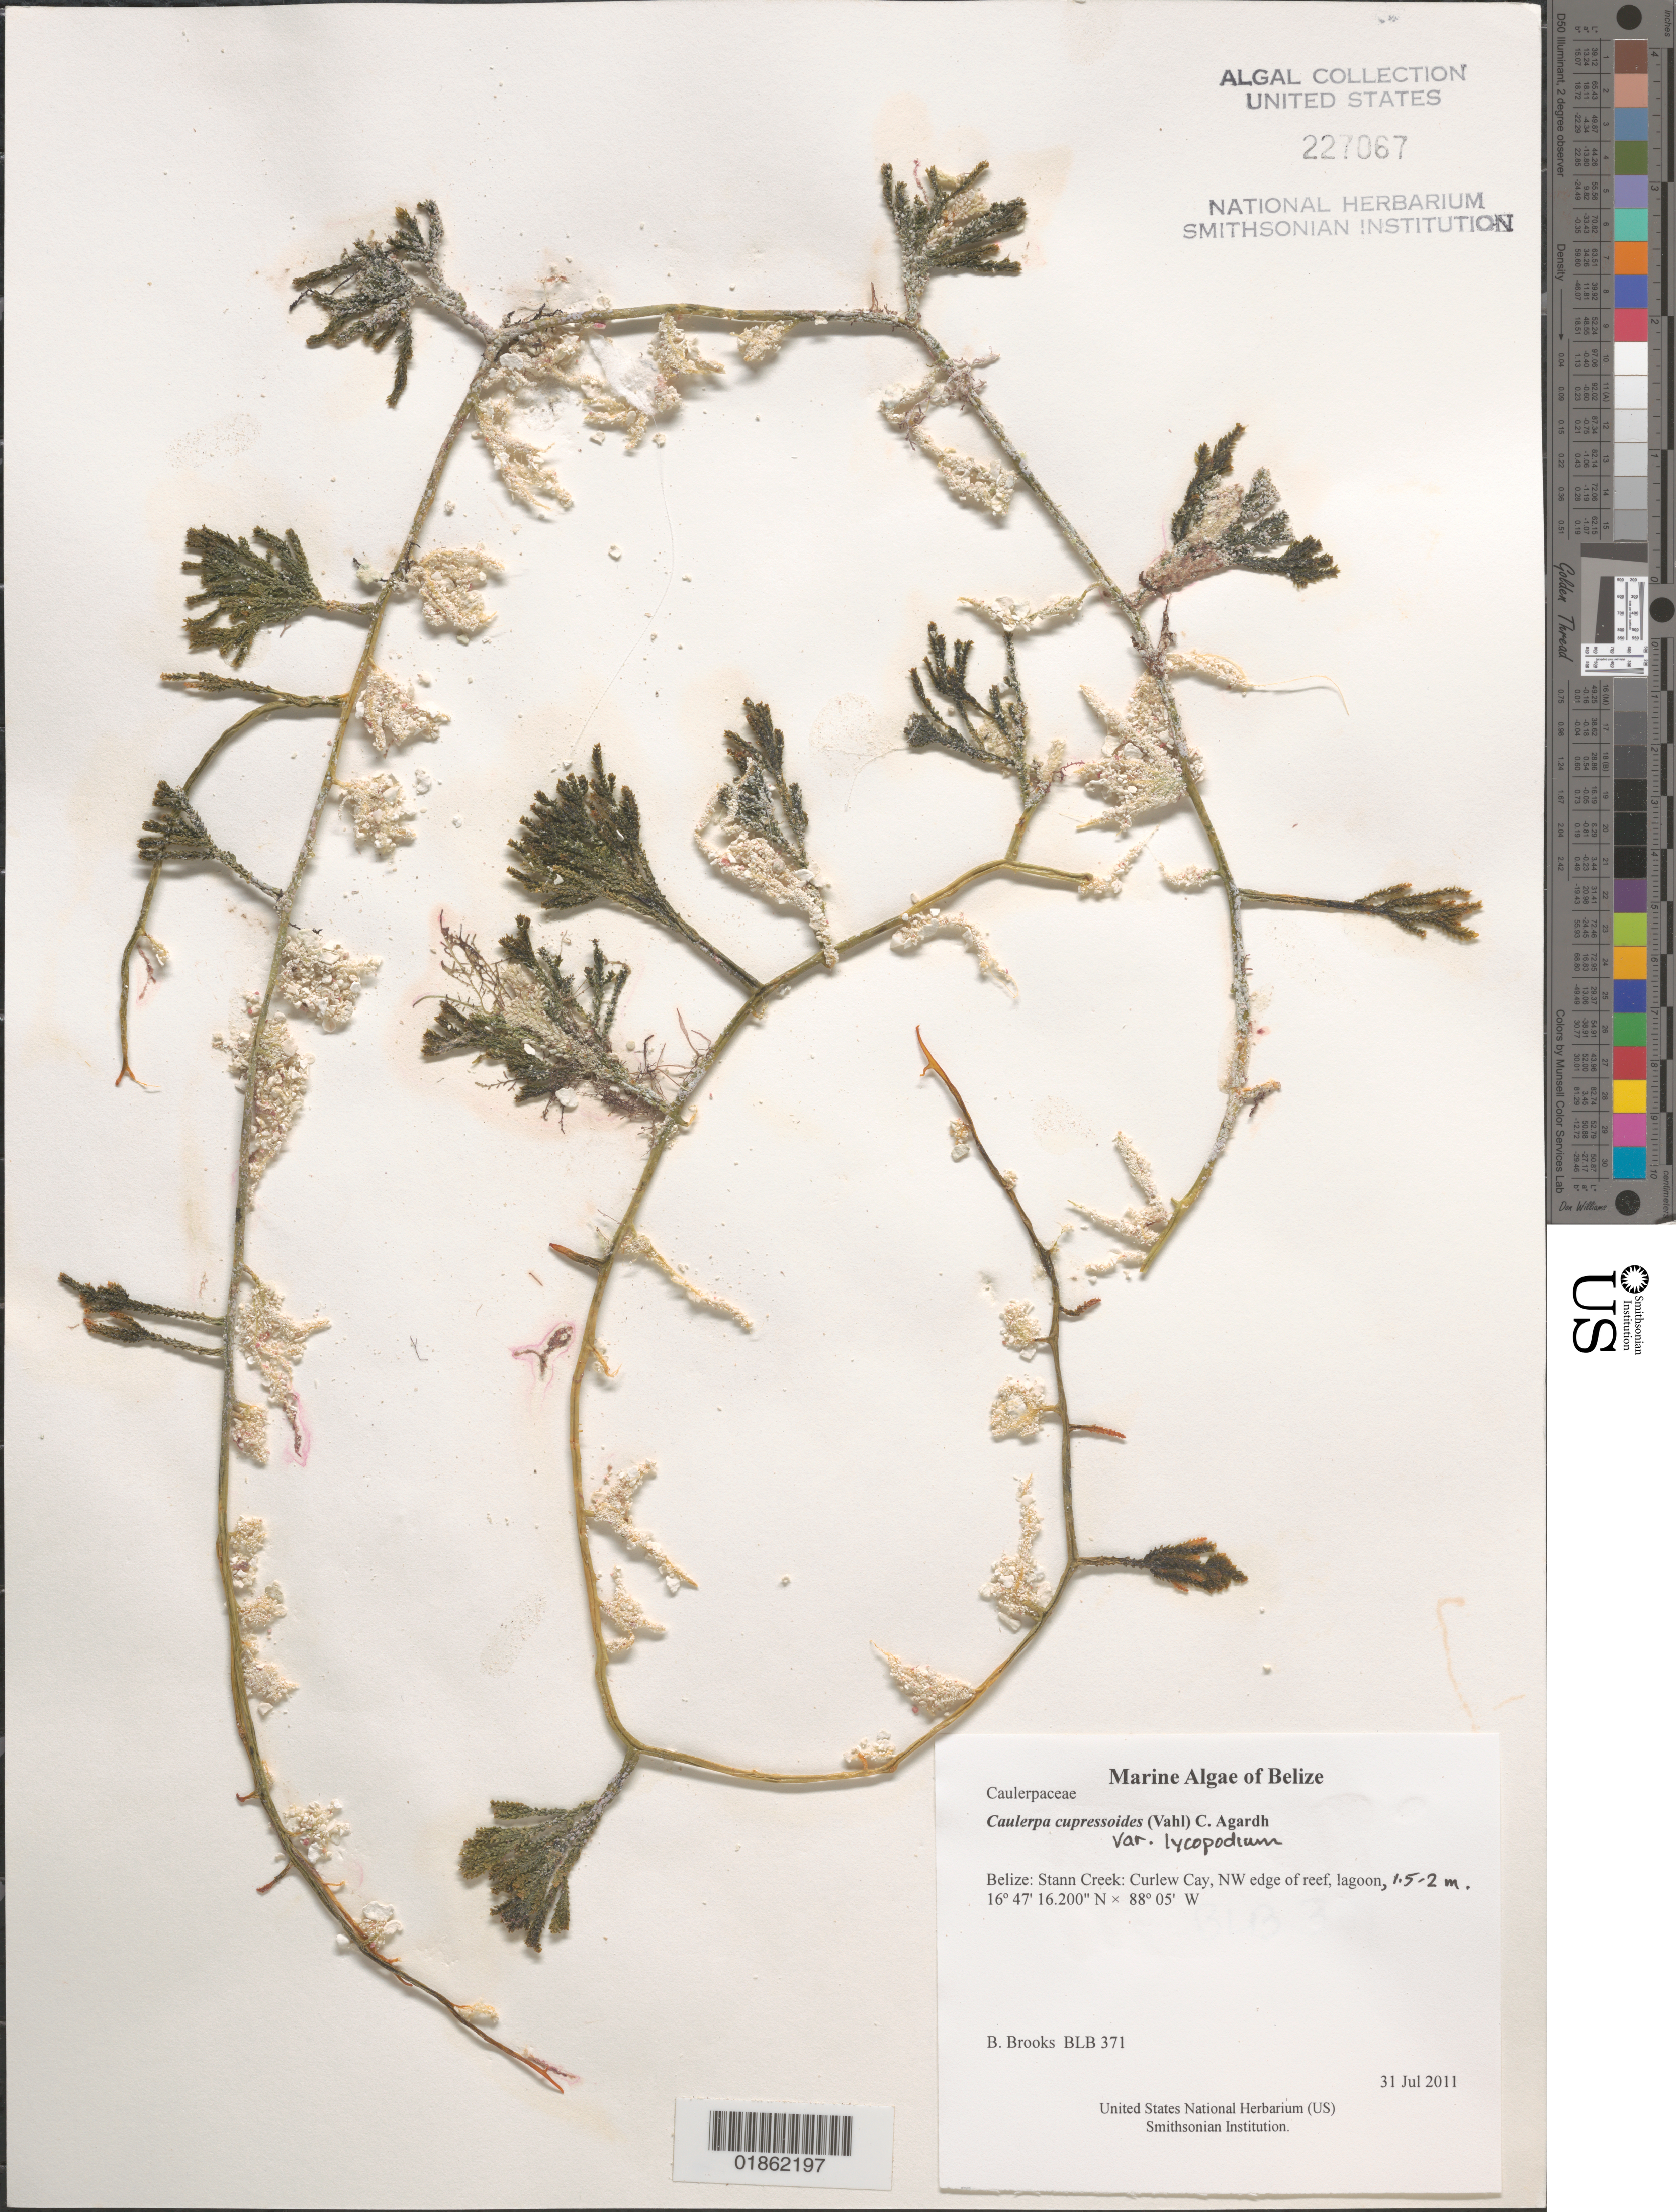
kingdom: Plantae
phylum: Chlorophyta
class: Ulvophyceae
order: Bryopsidales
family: Caulerpaceae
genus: Caulerpa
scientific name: Caulerpa cupressoides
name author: (Vahl) C. Agardh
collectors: B. Brooks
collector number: BLB 371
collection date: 2011-07-31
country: Belize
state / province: Stann Creek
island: Curlew Cay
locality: Curlew Cay, NW edge of reef, lagoon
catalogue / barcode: US 227067